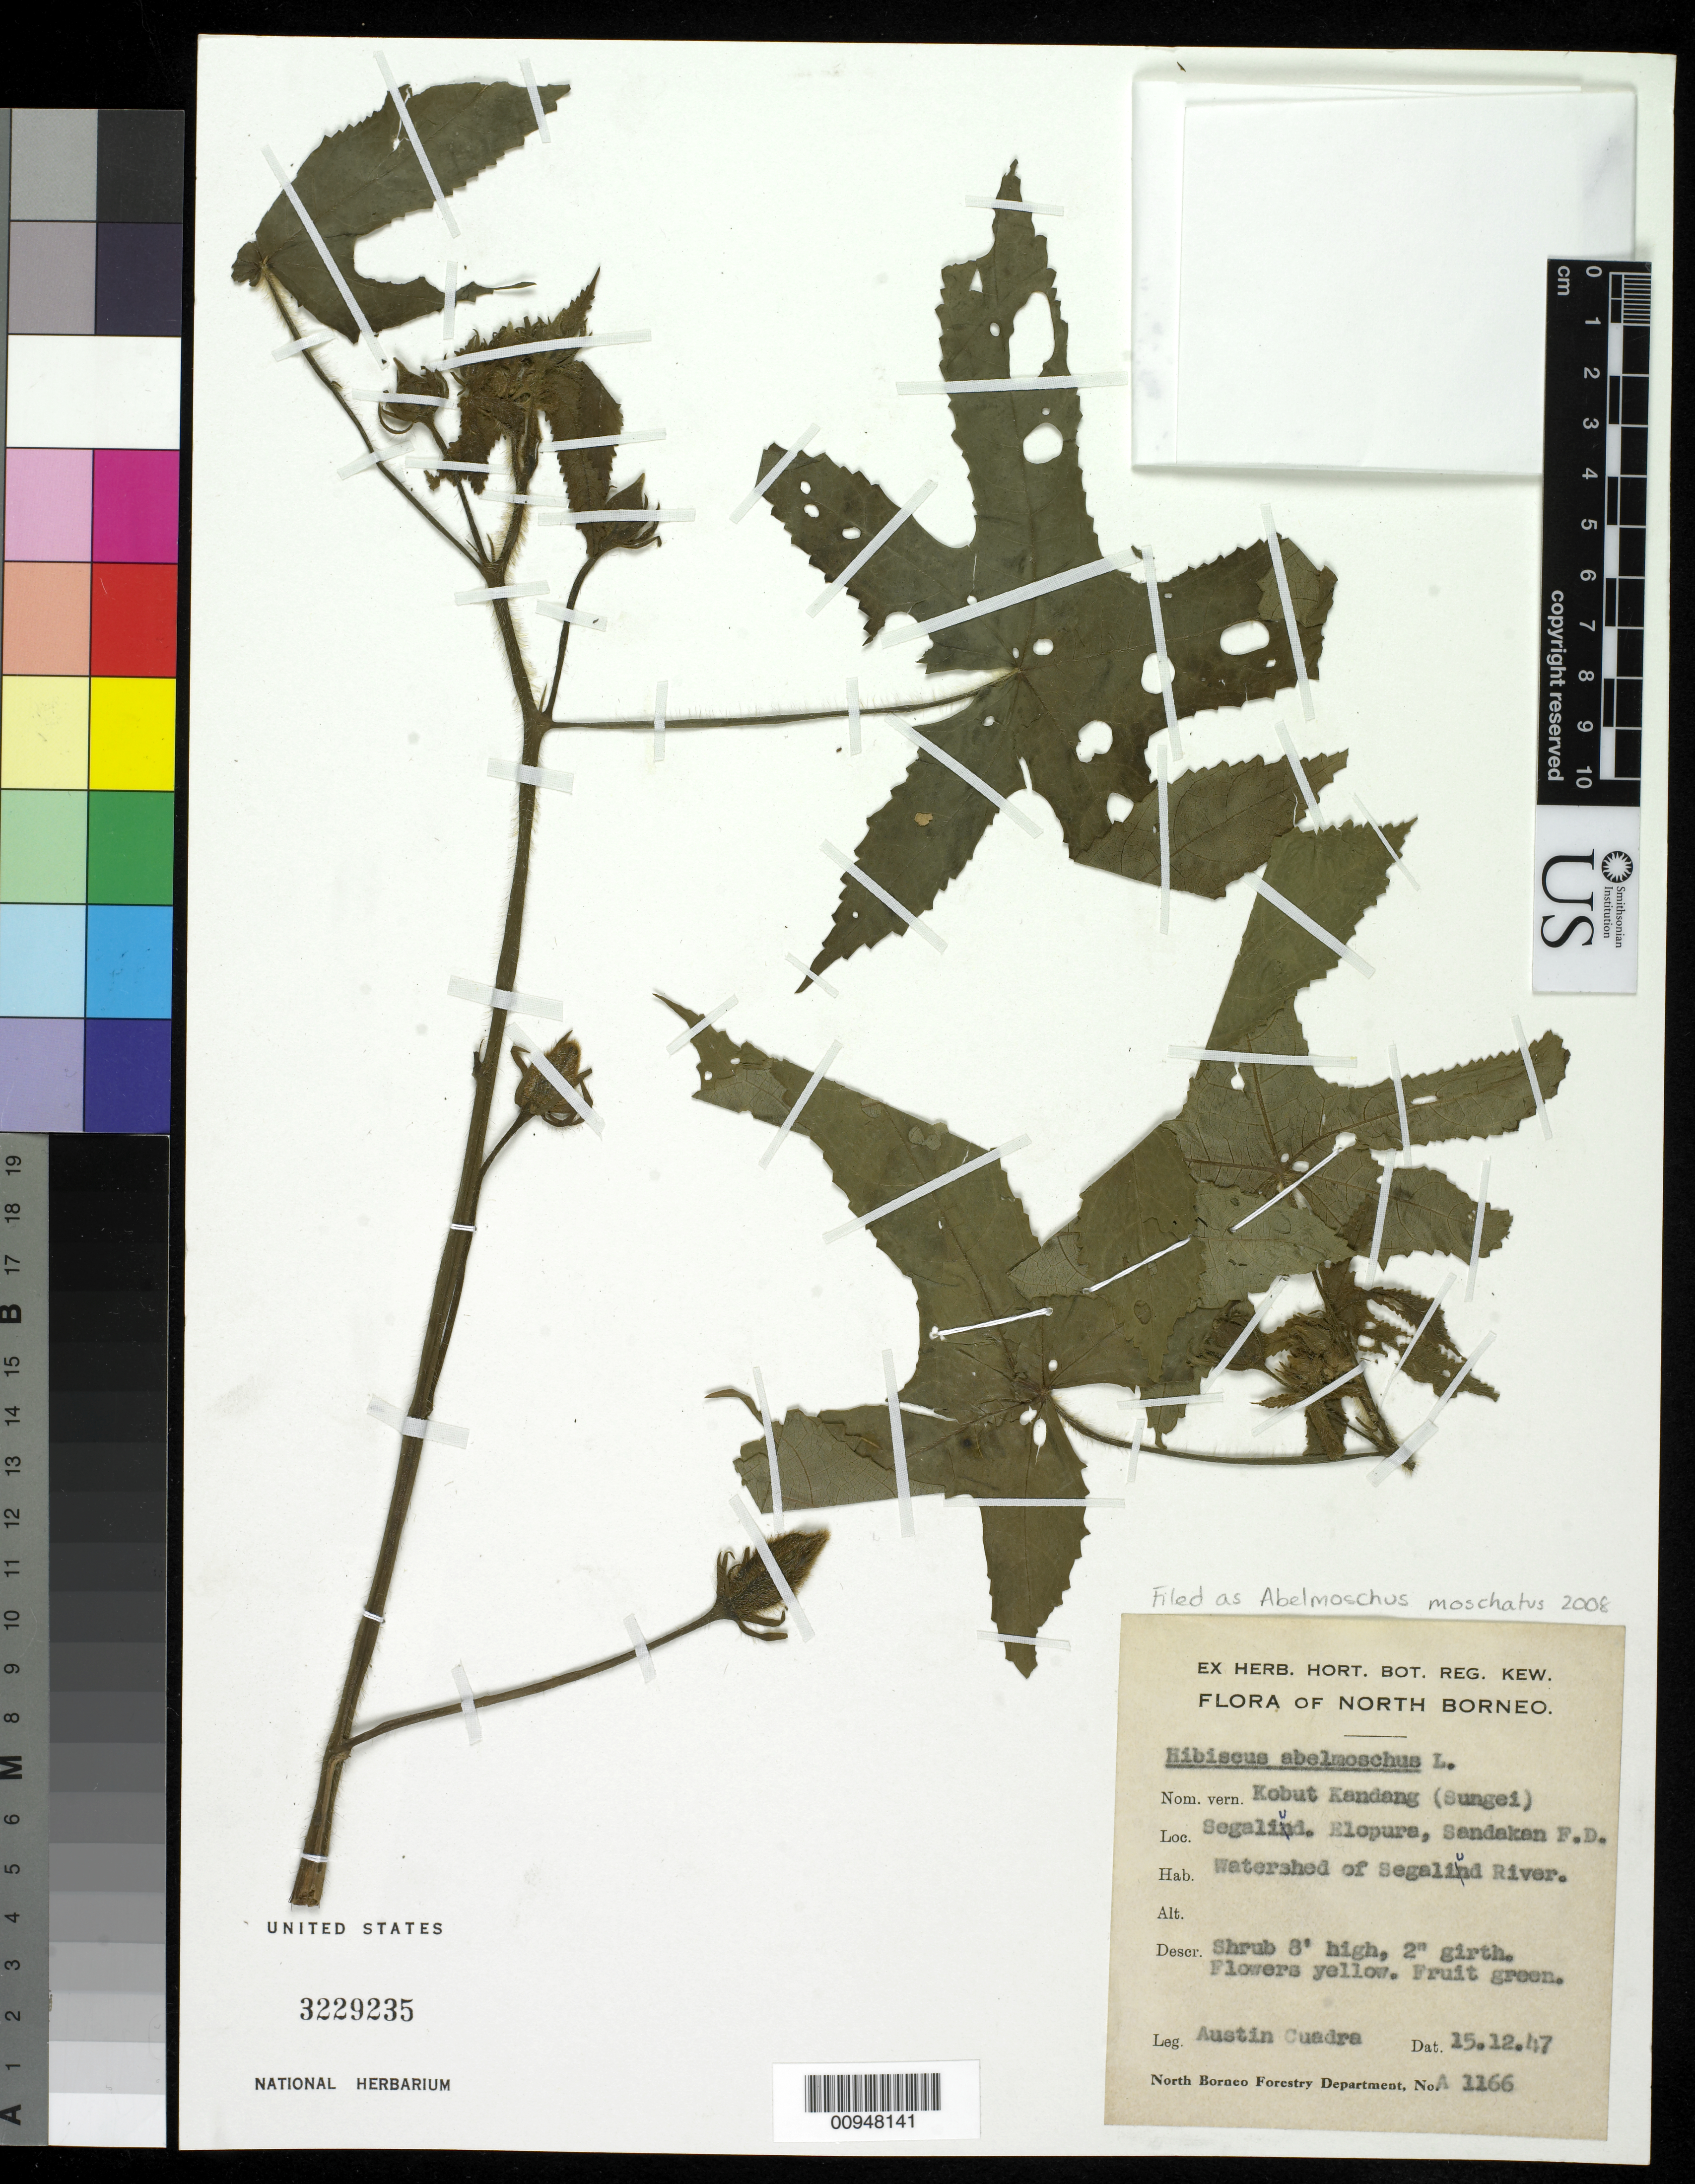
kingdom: Plantae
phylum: Tracheophyta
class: Magnoliopsida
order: Malvales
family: Malvaceae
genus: Abelmoschus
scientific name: Abelmoschus moschatus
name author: Medik.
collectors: A. Cuadra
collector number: A 1166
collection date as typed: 14 Dec 1947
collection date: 1947-12-14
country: Malaysia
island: Borneo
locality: Segaliud, Elopura, Sendakan FD.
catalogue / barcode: US 3229235